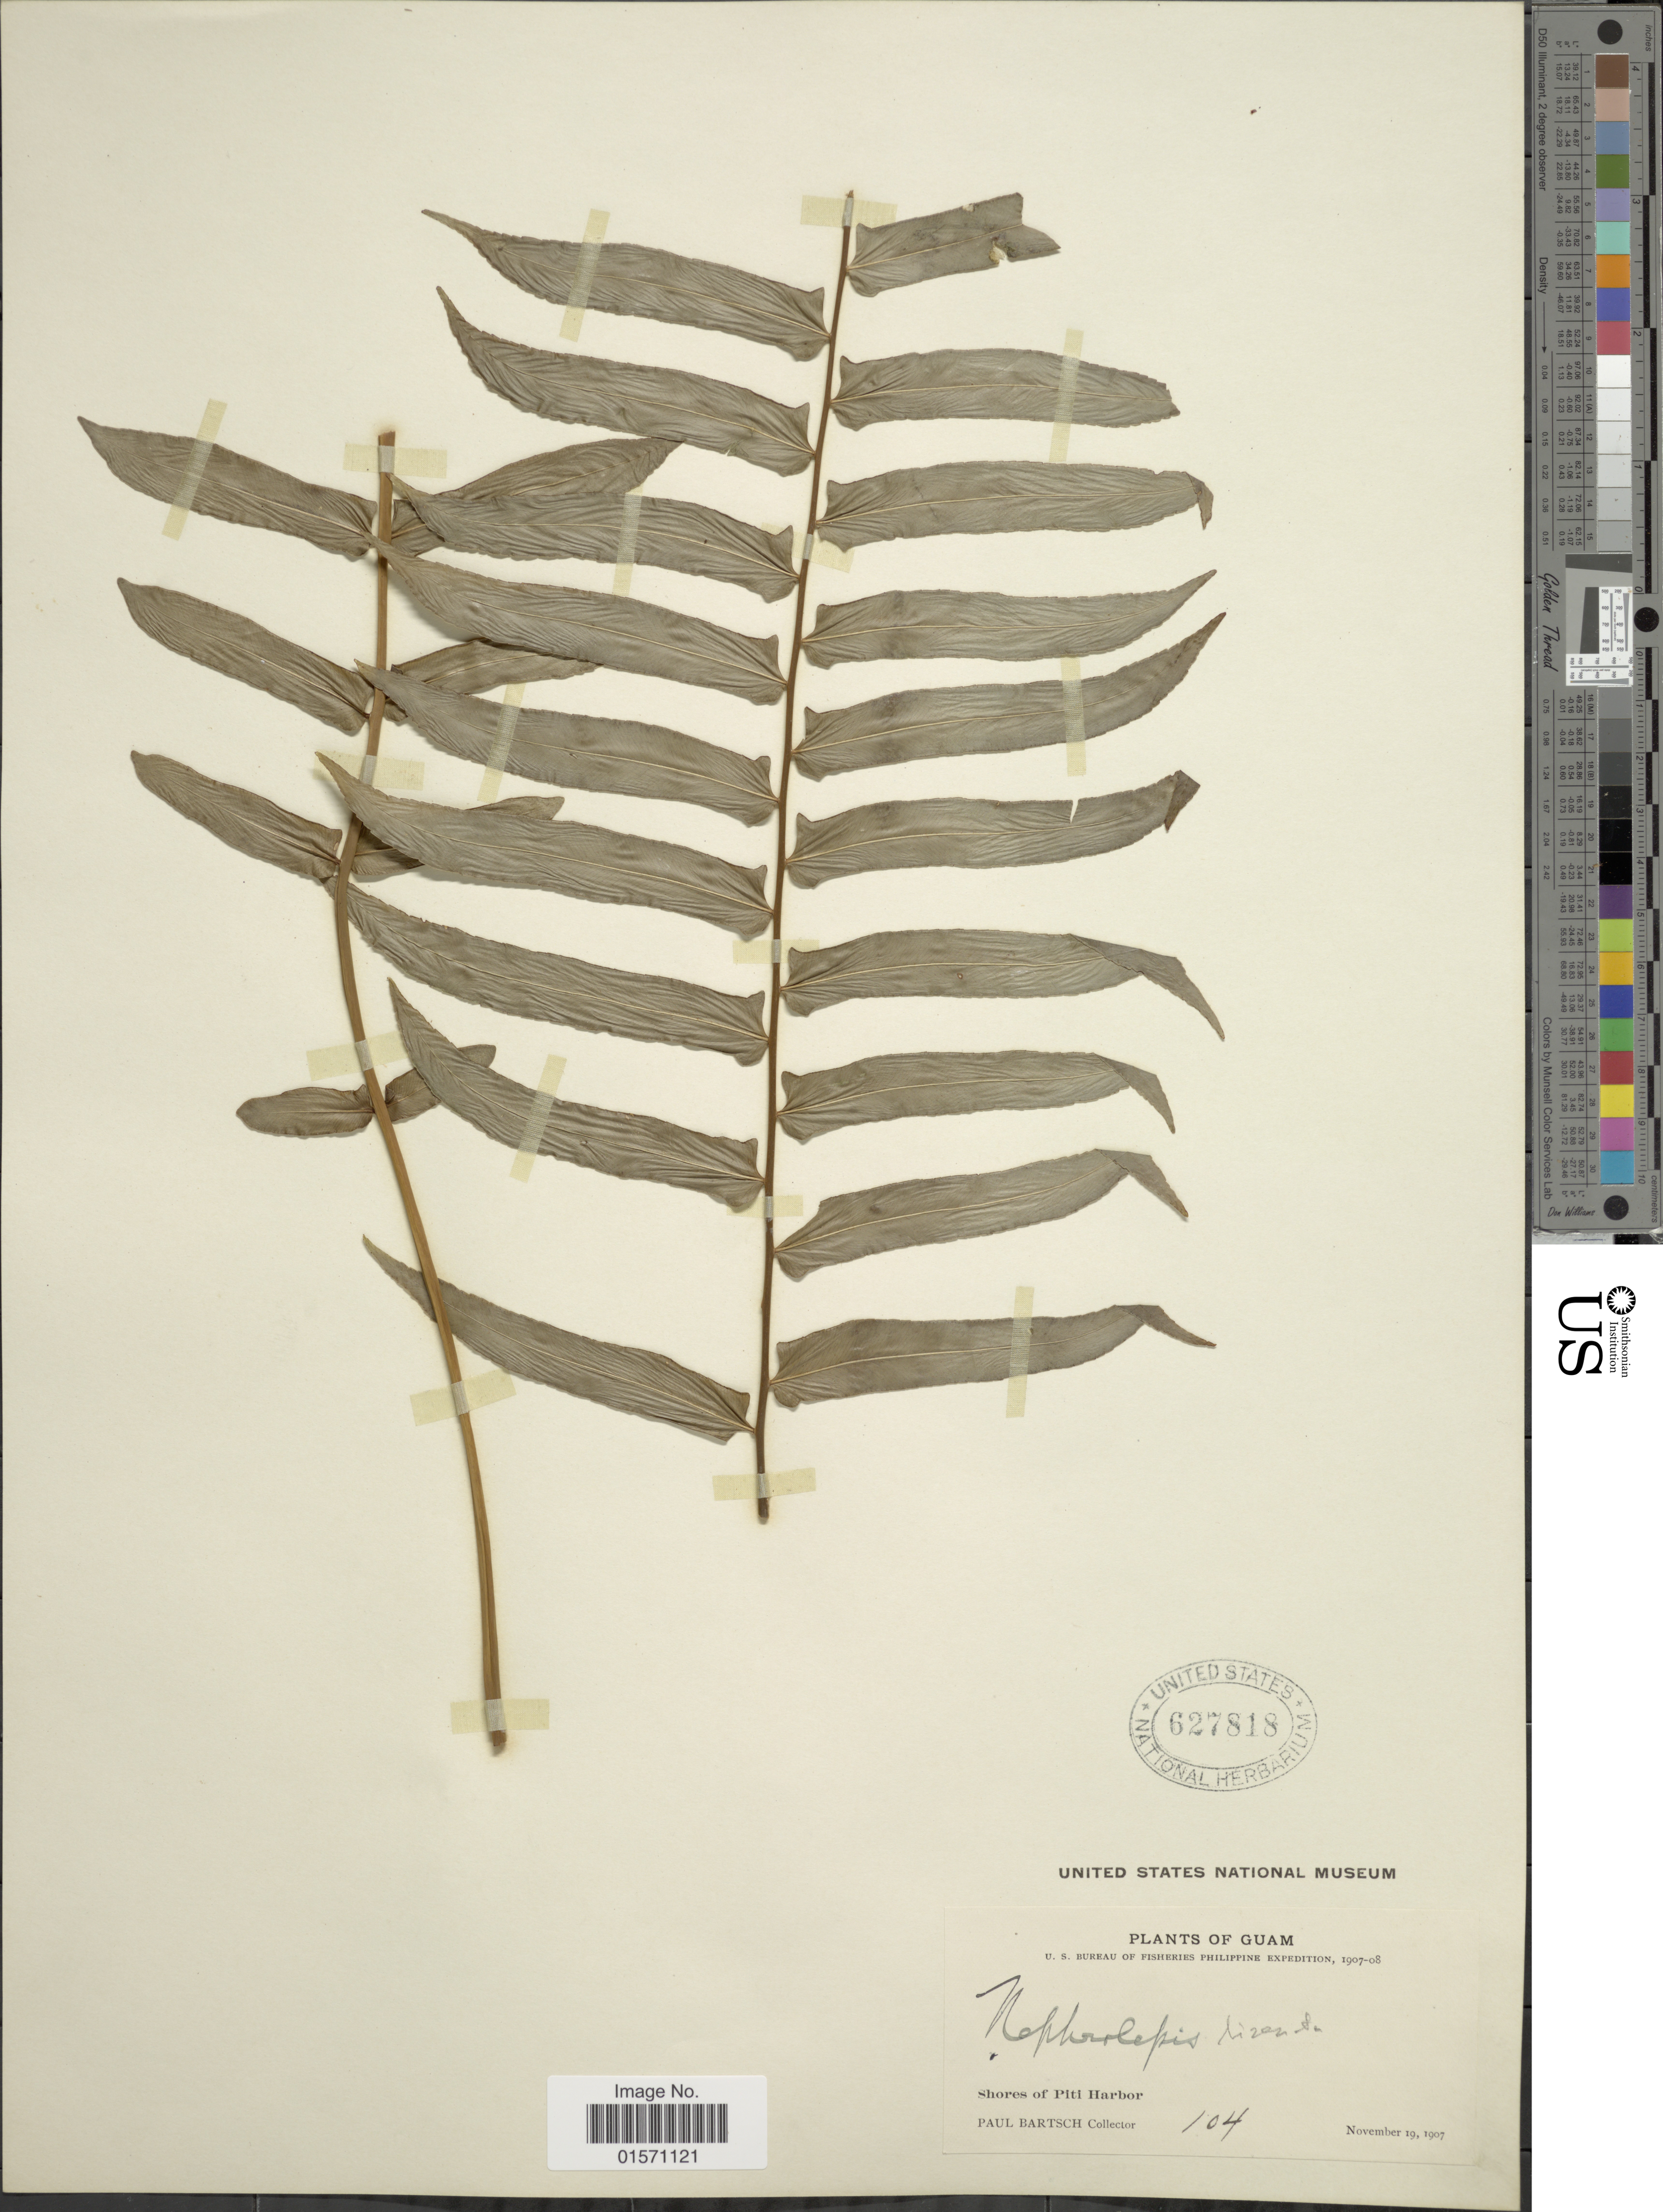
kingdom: Plantae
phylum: Tracheophyta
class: Polypodiopsida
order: Polypodiales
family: Nephrolepidaceae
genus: Nephrolepis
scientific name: Nephrolepis sp.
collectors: P. Bartsch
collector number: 104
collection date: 1907-11-19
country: Guam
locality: Shores of Piti Harbor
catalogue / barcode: US 627818